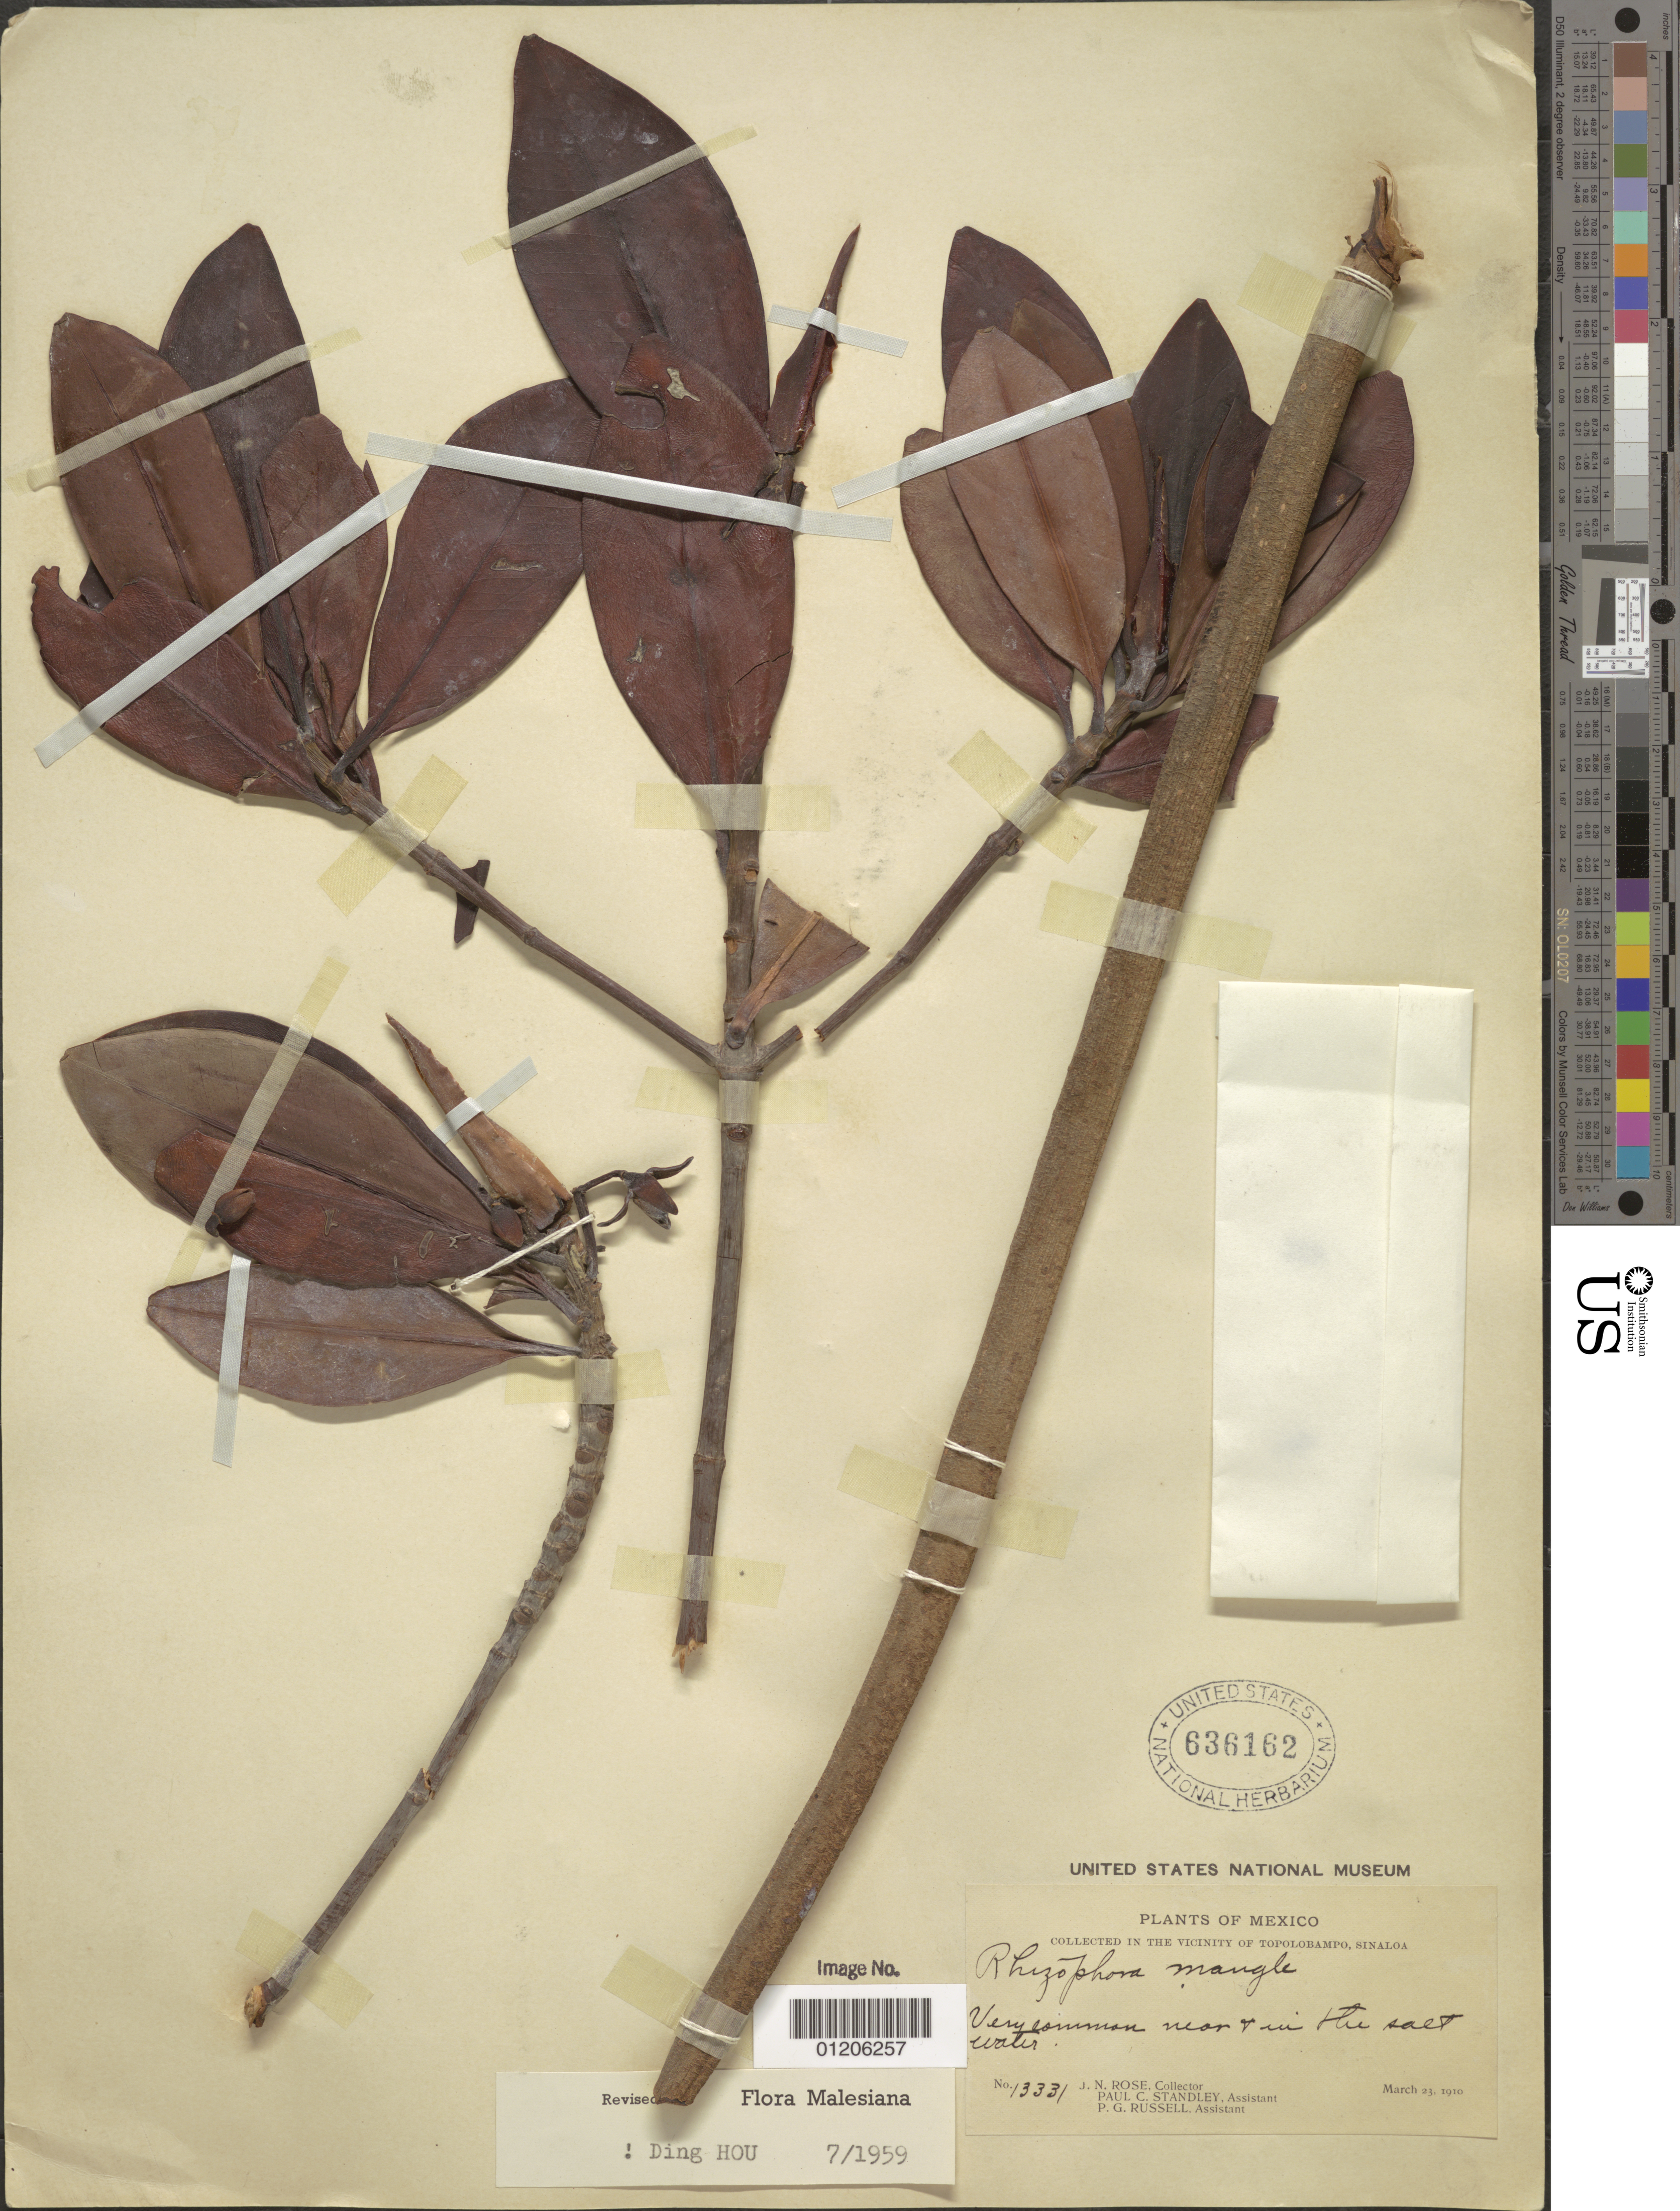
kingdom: Plantae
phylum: Tracheophyta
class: Magnoliopsida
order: Malpighiales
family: Rhizophoraceae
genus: Rhizophora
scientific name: Rhizophora mangle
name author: L.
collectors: J. N. Rose, P. C. Standley & P. G. Russell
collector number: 13331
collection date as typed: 23 Mar 1910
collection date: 1910-03-23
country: Mexico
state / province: Sinaloa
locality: In the vicinity of Topolobampo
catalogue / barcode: US 636162